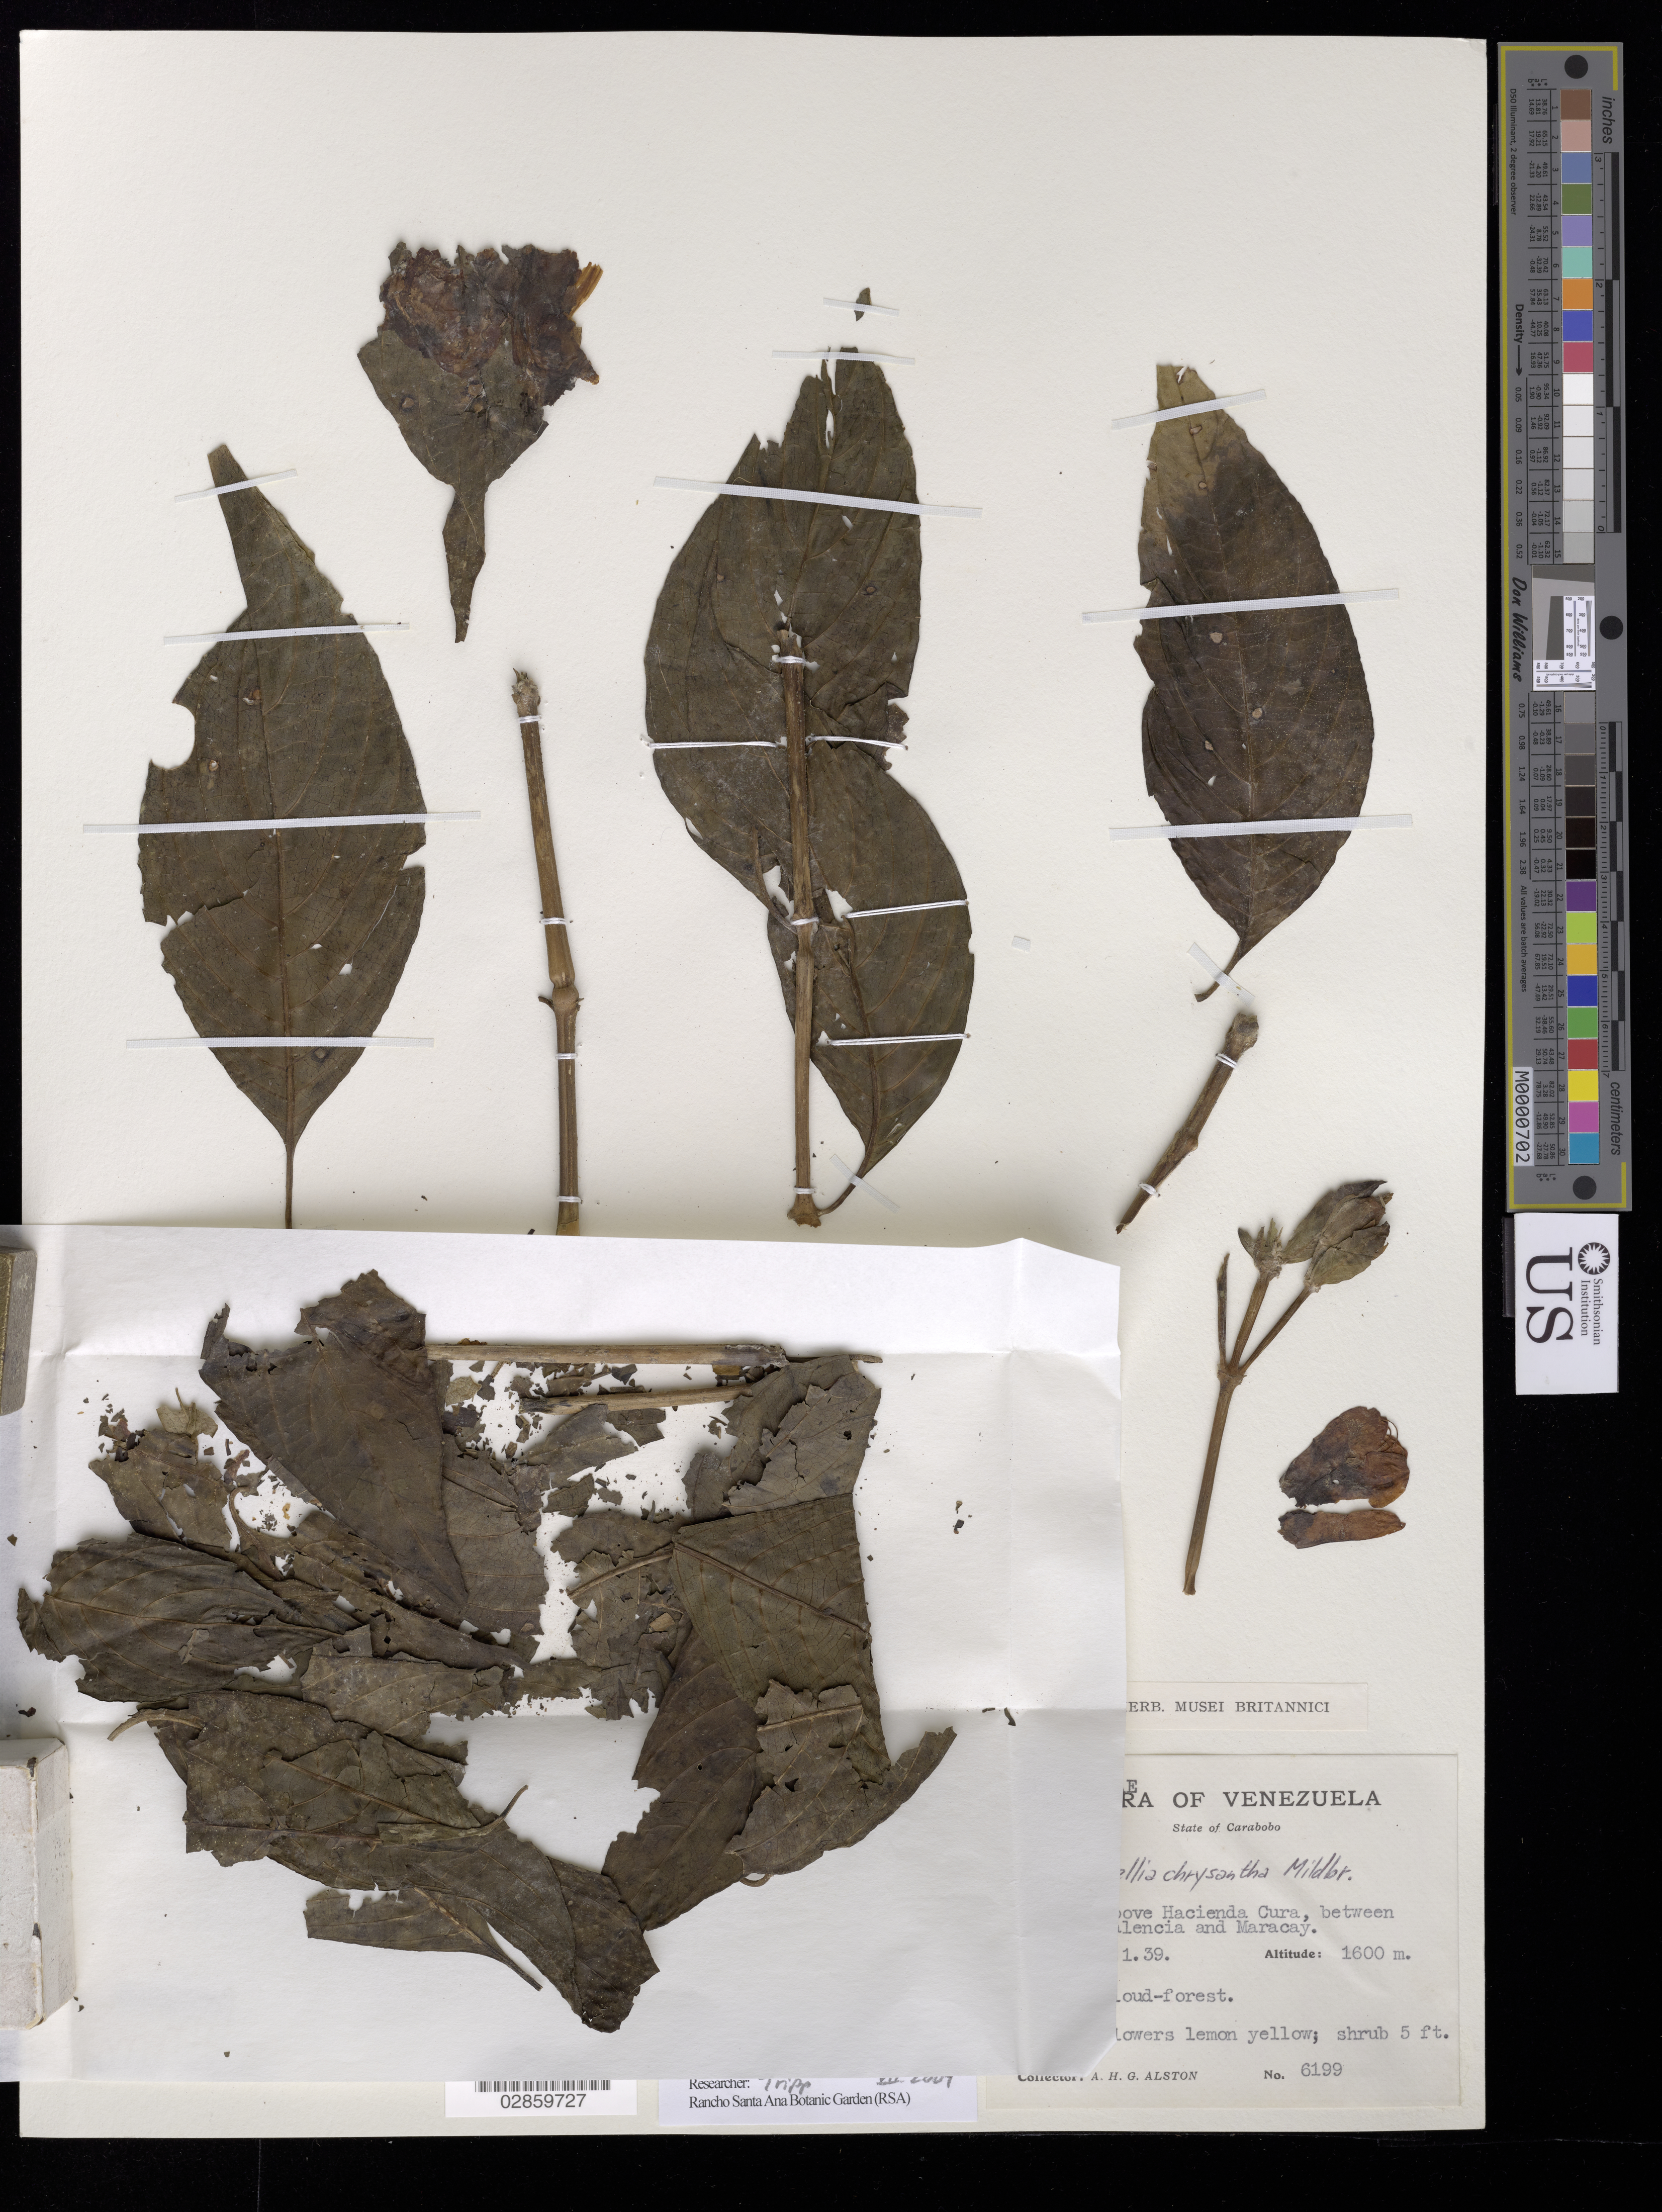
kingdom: Plantae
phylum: Tracheophyta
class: Magnoliopsida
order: Lamiales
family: Acanthaceae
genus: Ruellia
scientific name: Ruellia chrysantha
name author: Mildbr.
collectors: A. H. Alston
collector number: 6199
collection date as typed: Transcribed d/m/y: 8/1/39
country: Venezuela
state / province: Carabobo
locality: Above Hacienda Cura, between Valencia and Maracay.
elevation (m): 1600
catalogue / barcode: US 2865614